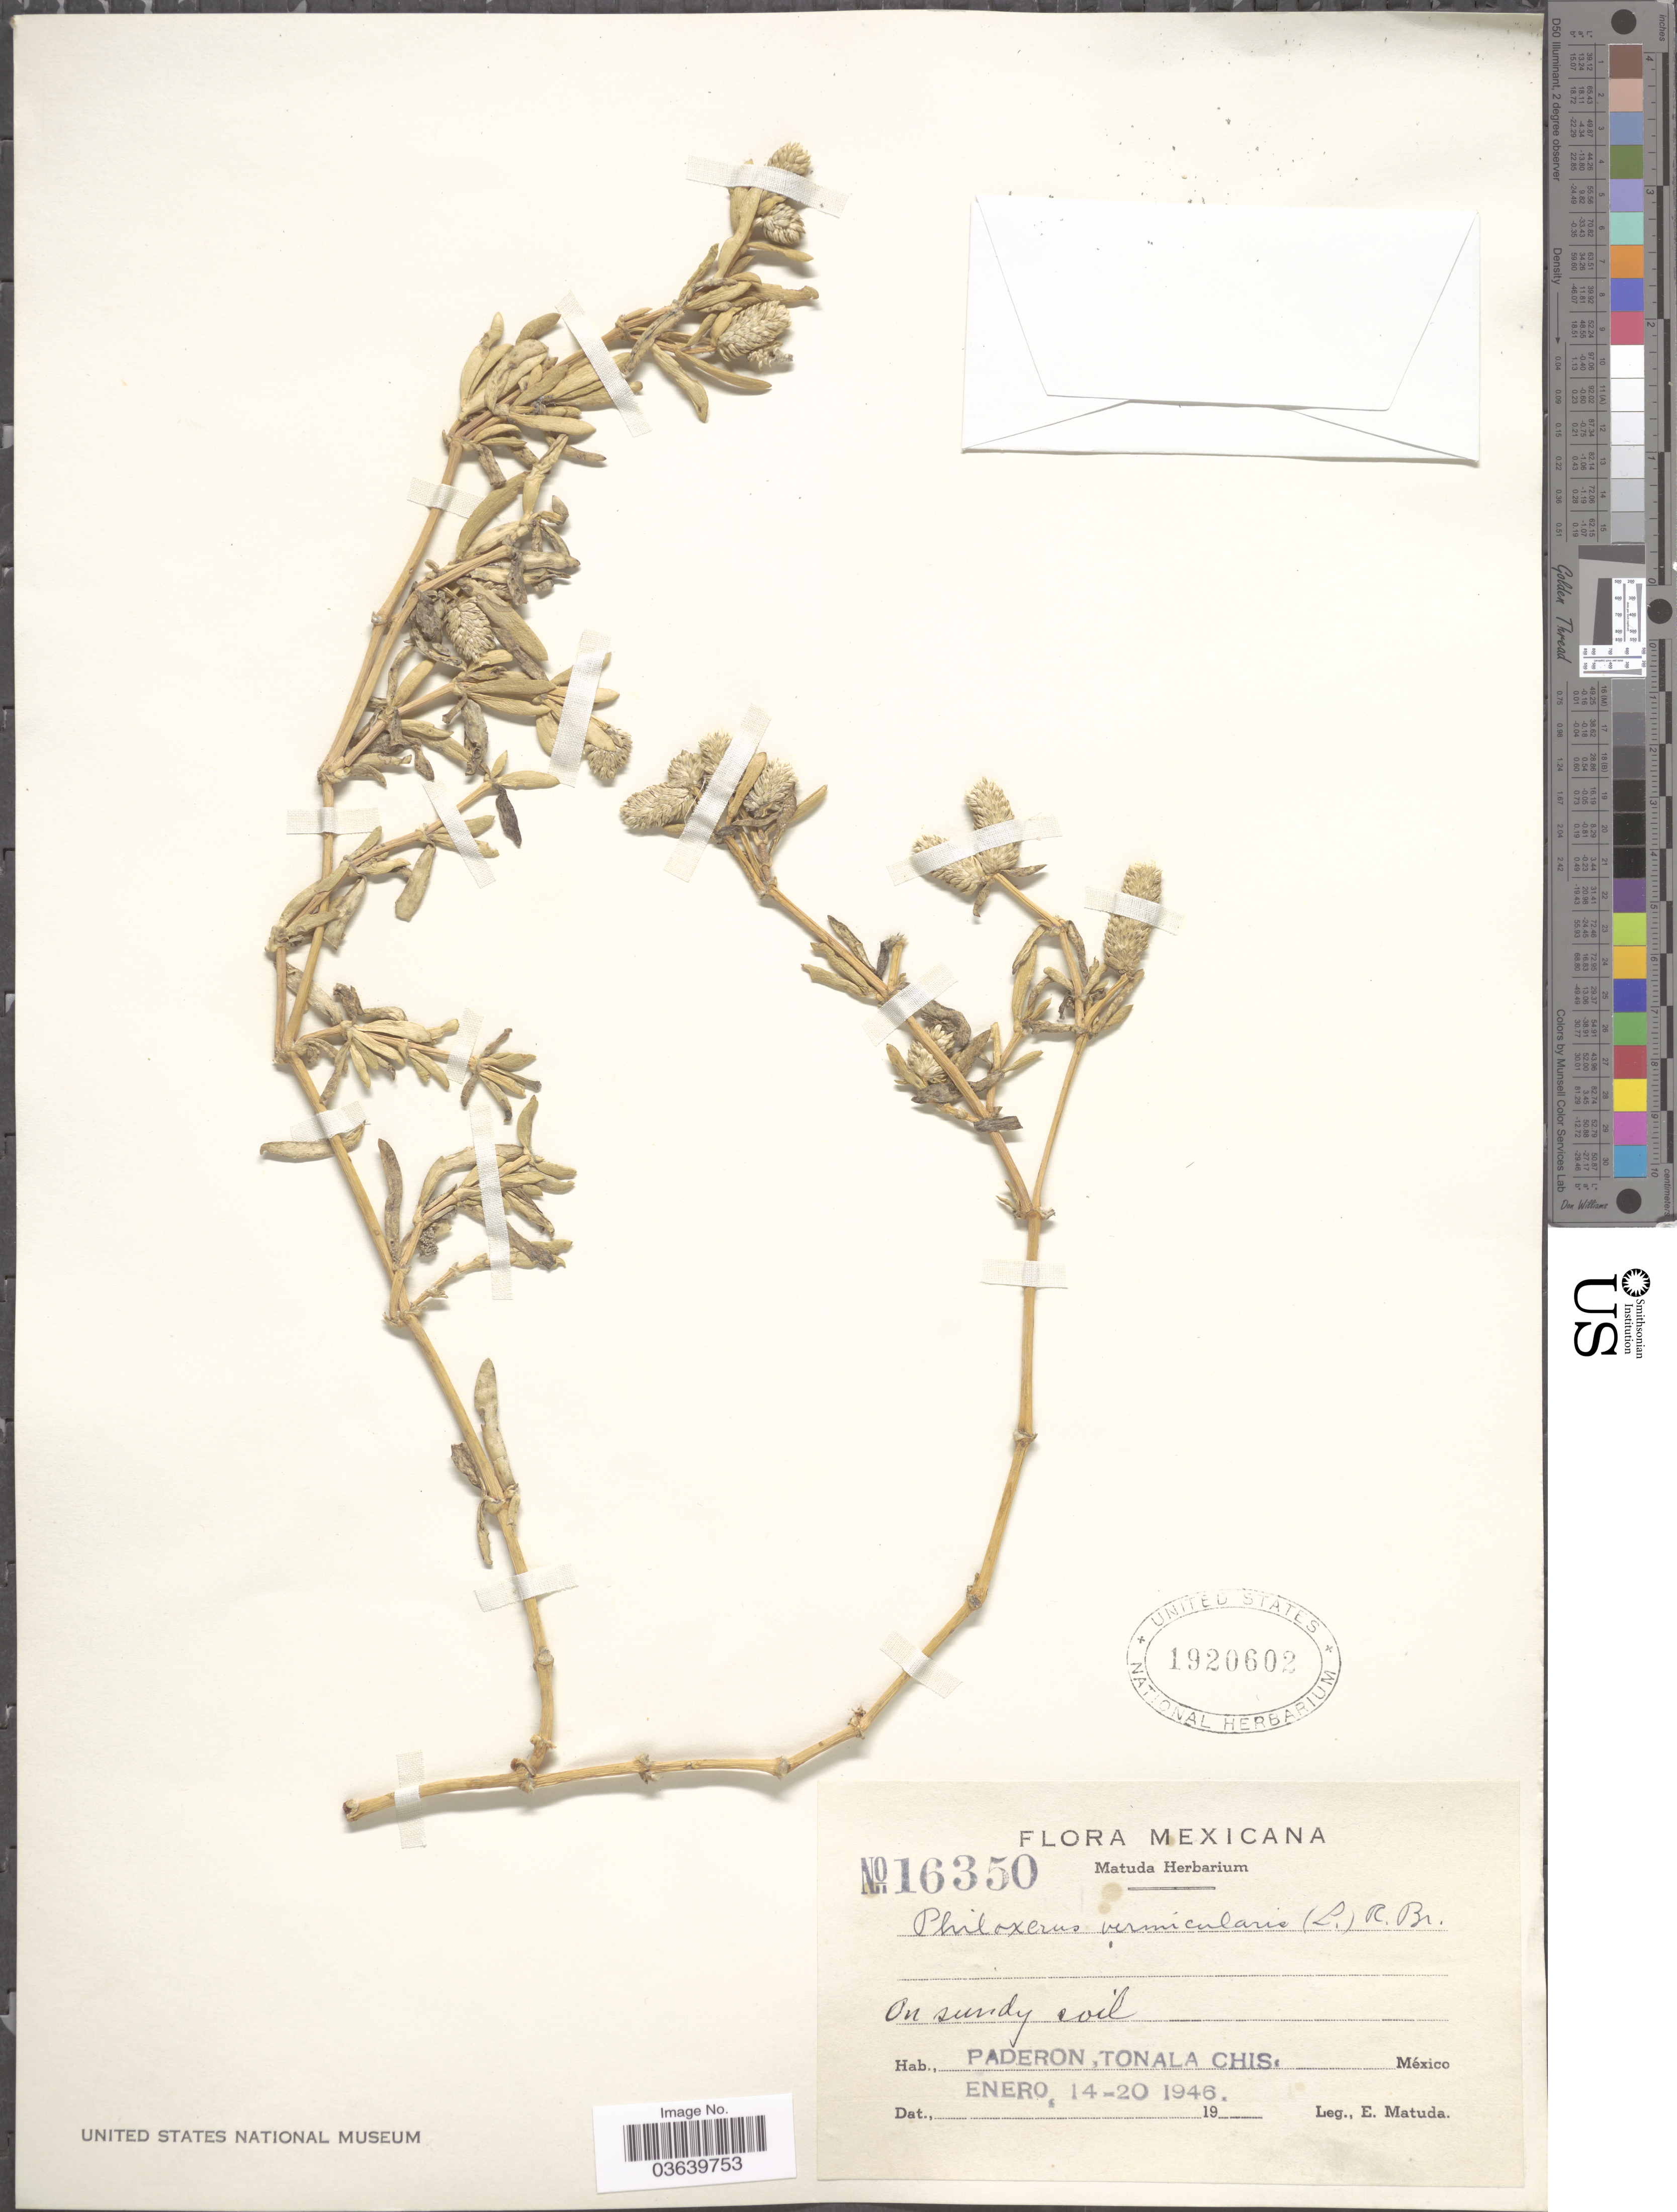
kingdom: Plantae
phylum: Tracheophyta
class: Magnoliopsida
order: Caryophyllales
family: Amaranthaceae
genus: Gomphrena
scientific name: Gomphrena vermicularis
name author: L.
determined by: Strong, Mark T., (BOT), Smithsonian Institution - National Museum of Natural History (UNITED STATES)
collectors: E. Matuda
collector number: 16350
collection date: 1946-01-14/1946-01-20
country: Mexico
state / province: Chiapas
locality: Paderon, Tonala.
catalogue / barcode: US 1920602